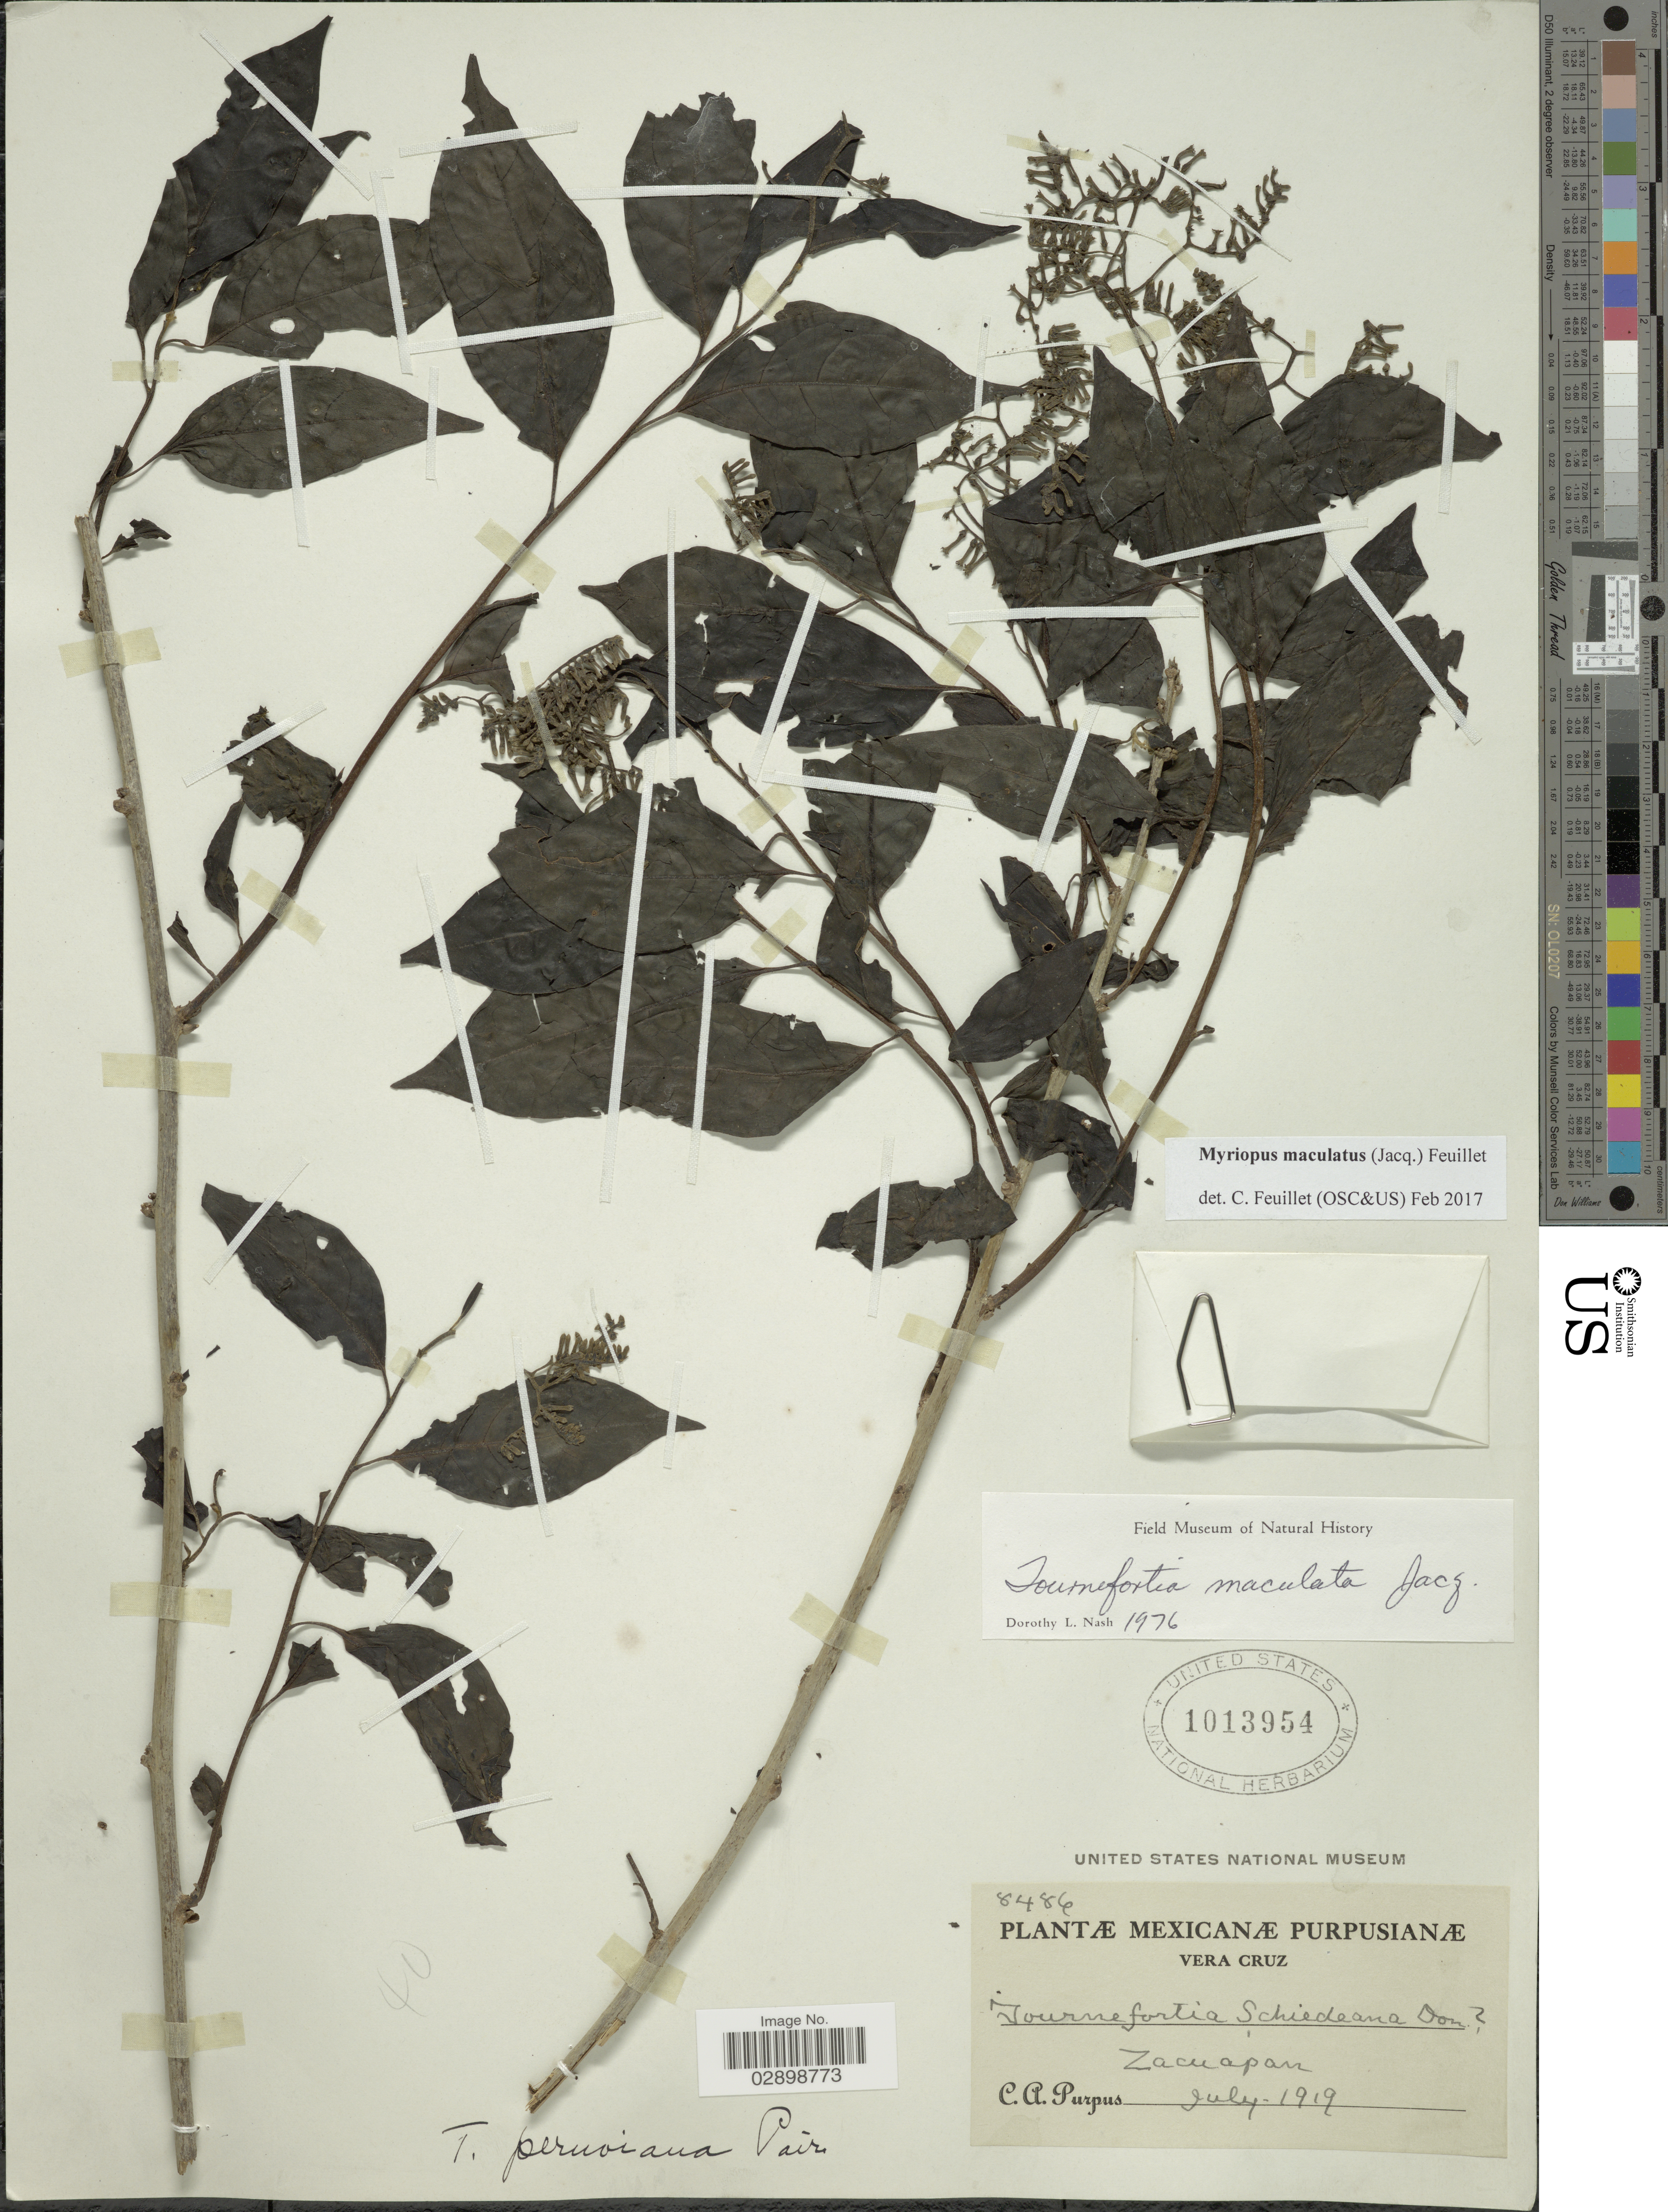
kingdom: Plantae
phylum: Tracheophyta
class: Magnoliopsida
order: Boraginales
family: Heliotropiaceae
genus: Myriopus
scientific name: Myriopus maculatus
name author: (Jacq.) Feuillet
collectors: C. A. Purpus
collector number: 8486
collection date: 1919-07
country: Mexico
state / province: Veracruz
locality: Vera Cruz. Zacuápan.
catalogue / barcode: US 1013954